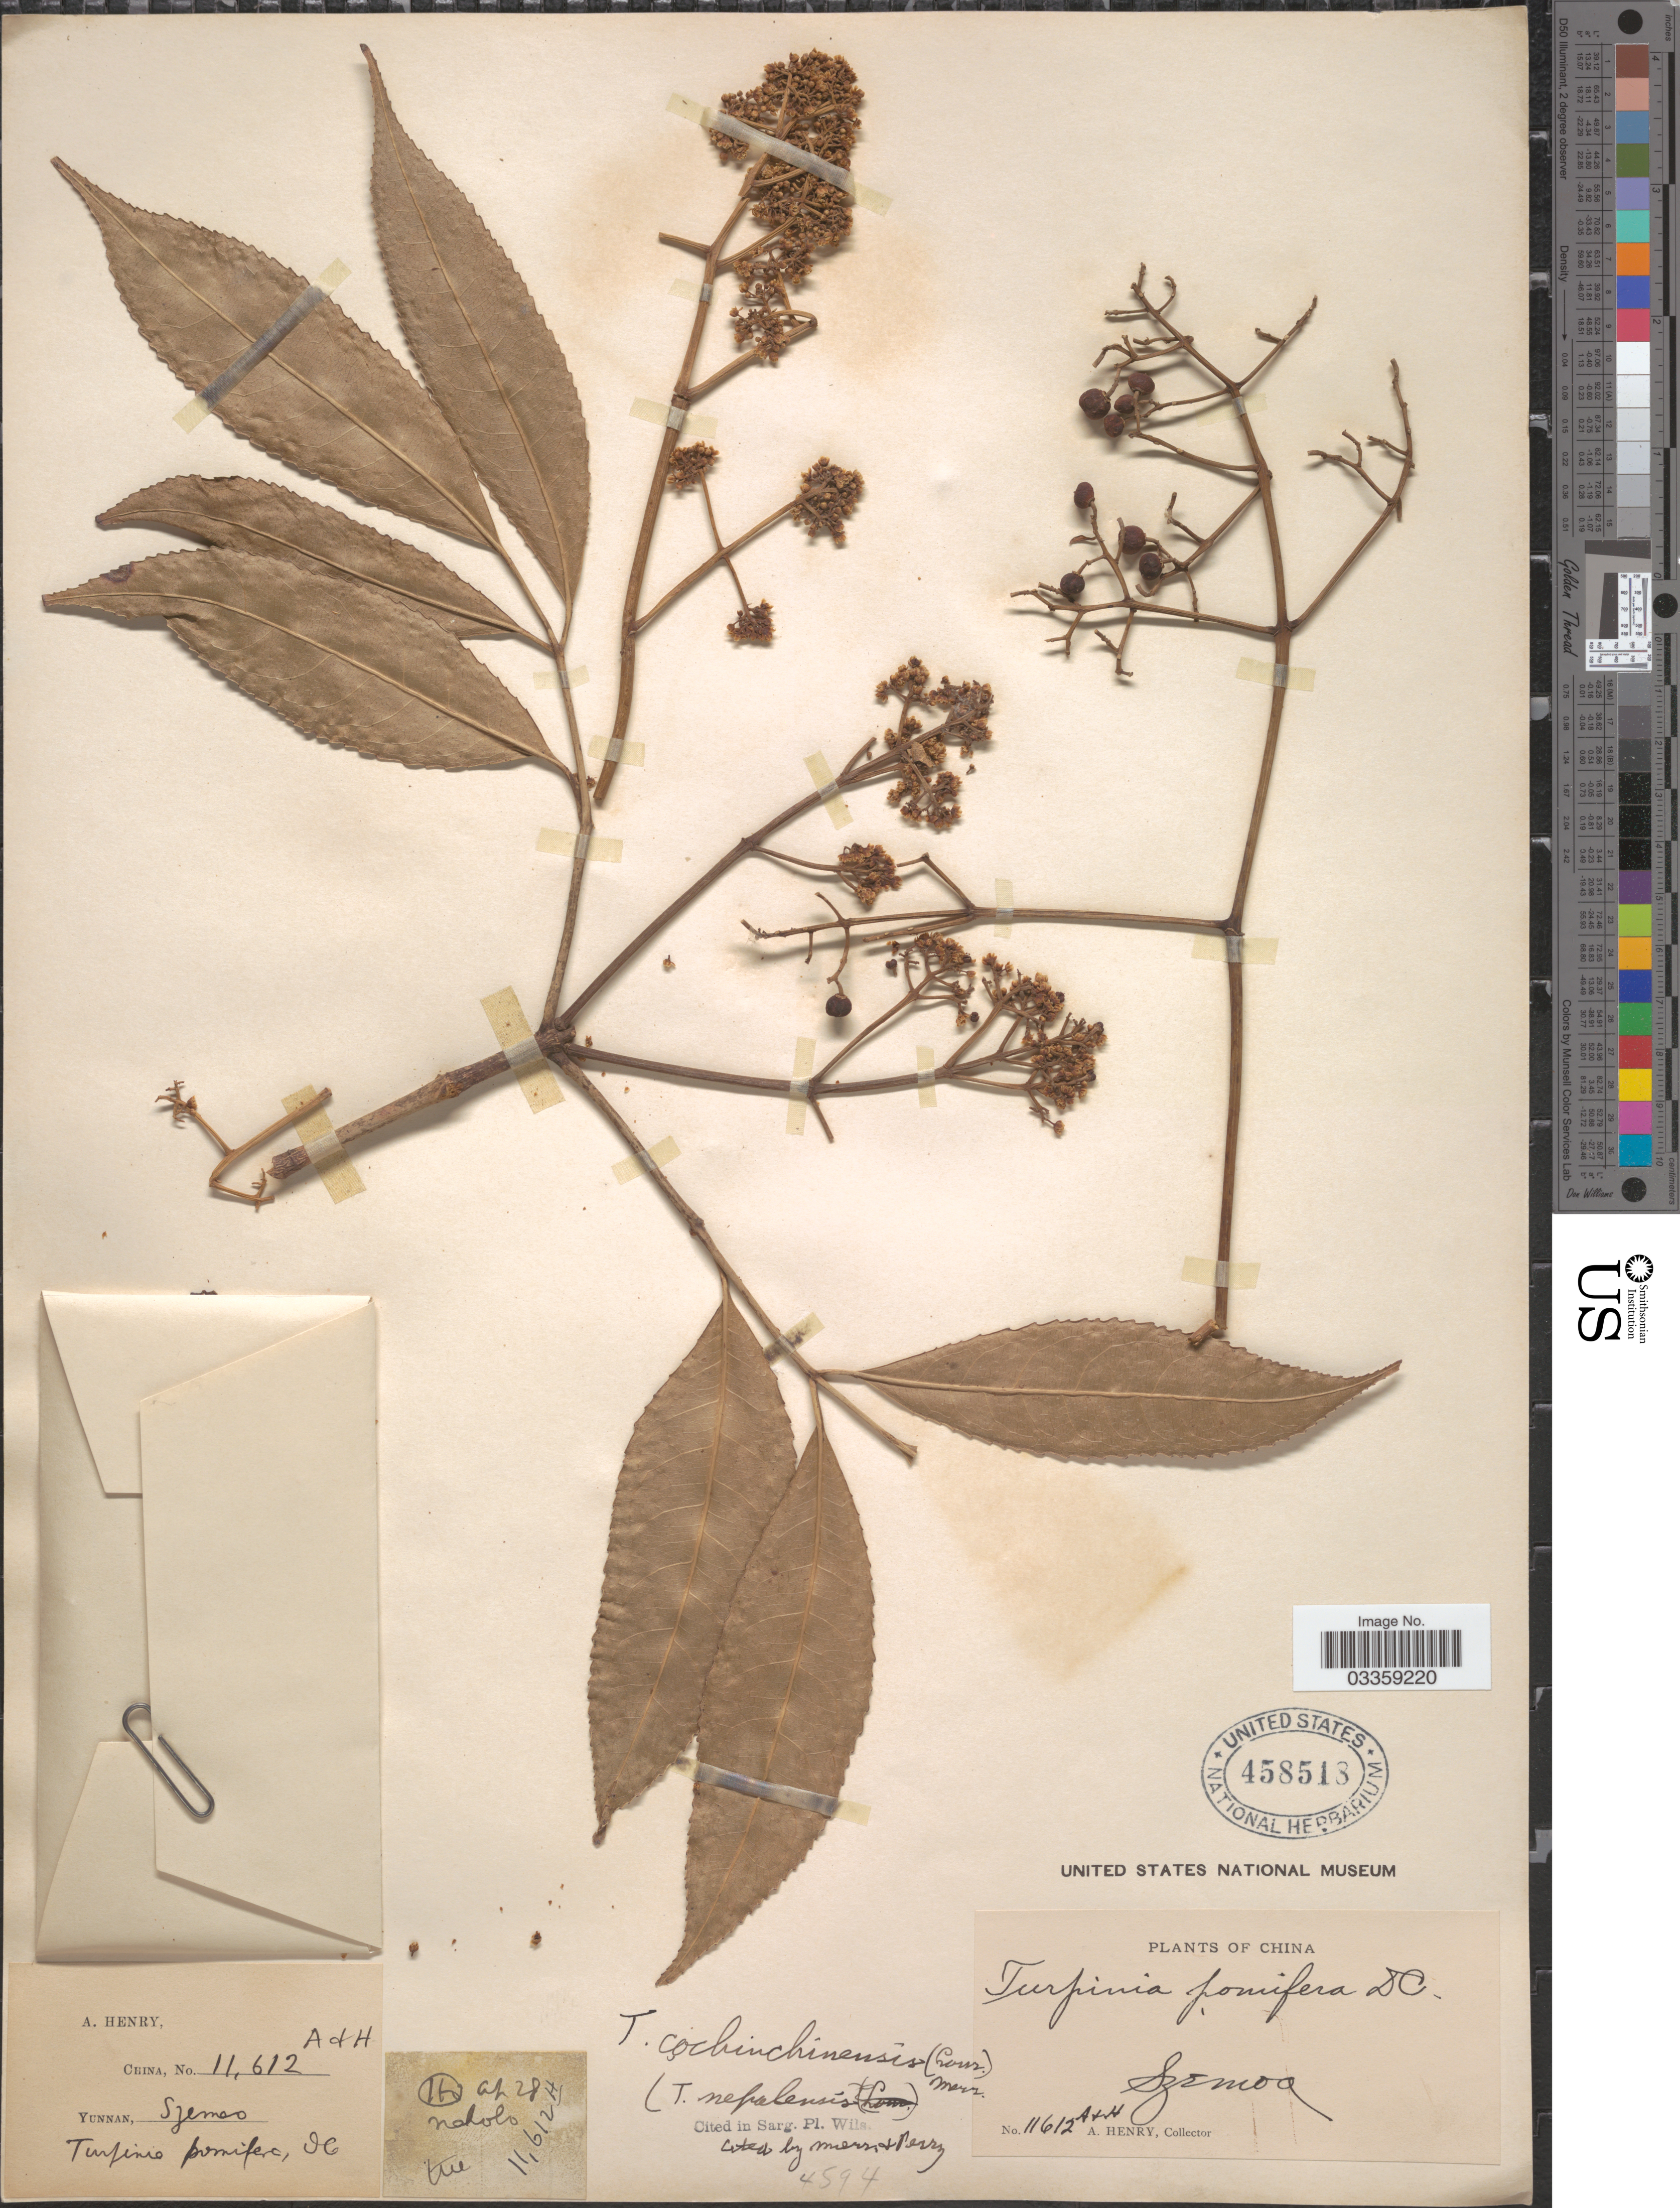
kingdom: Plantae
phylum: Tracheophyta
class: Magnoliopsida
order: Crossosomatales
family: Staphyleaceae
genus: Turpinia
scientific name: Turpinia cochinchinense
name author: (Lour.) Merr.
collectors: A. Henry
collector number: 11612 A/ 11612 H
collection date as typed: Transcribed d/m/y: /4/28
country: China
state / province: Yunnan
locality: Szemoa. Ho.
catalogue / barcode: US 458518